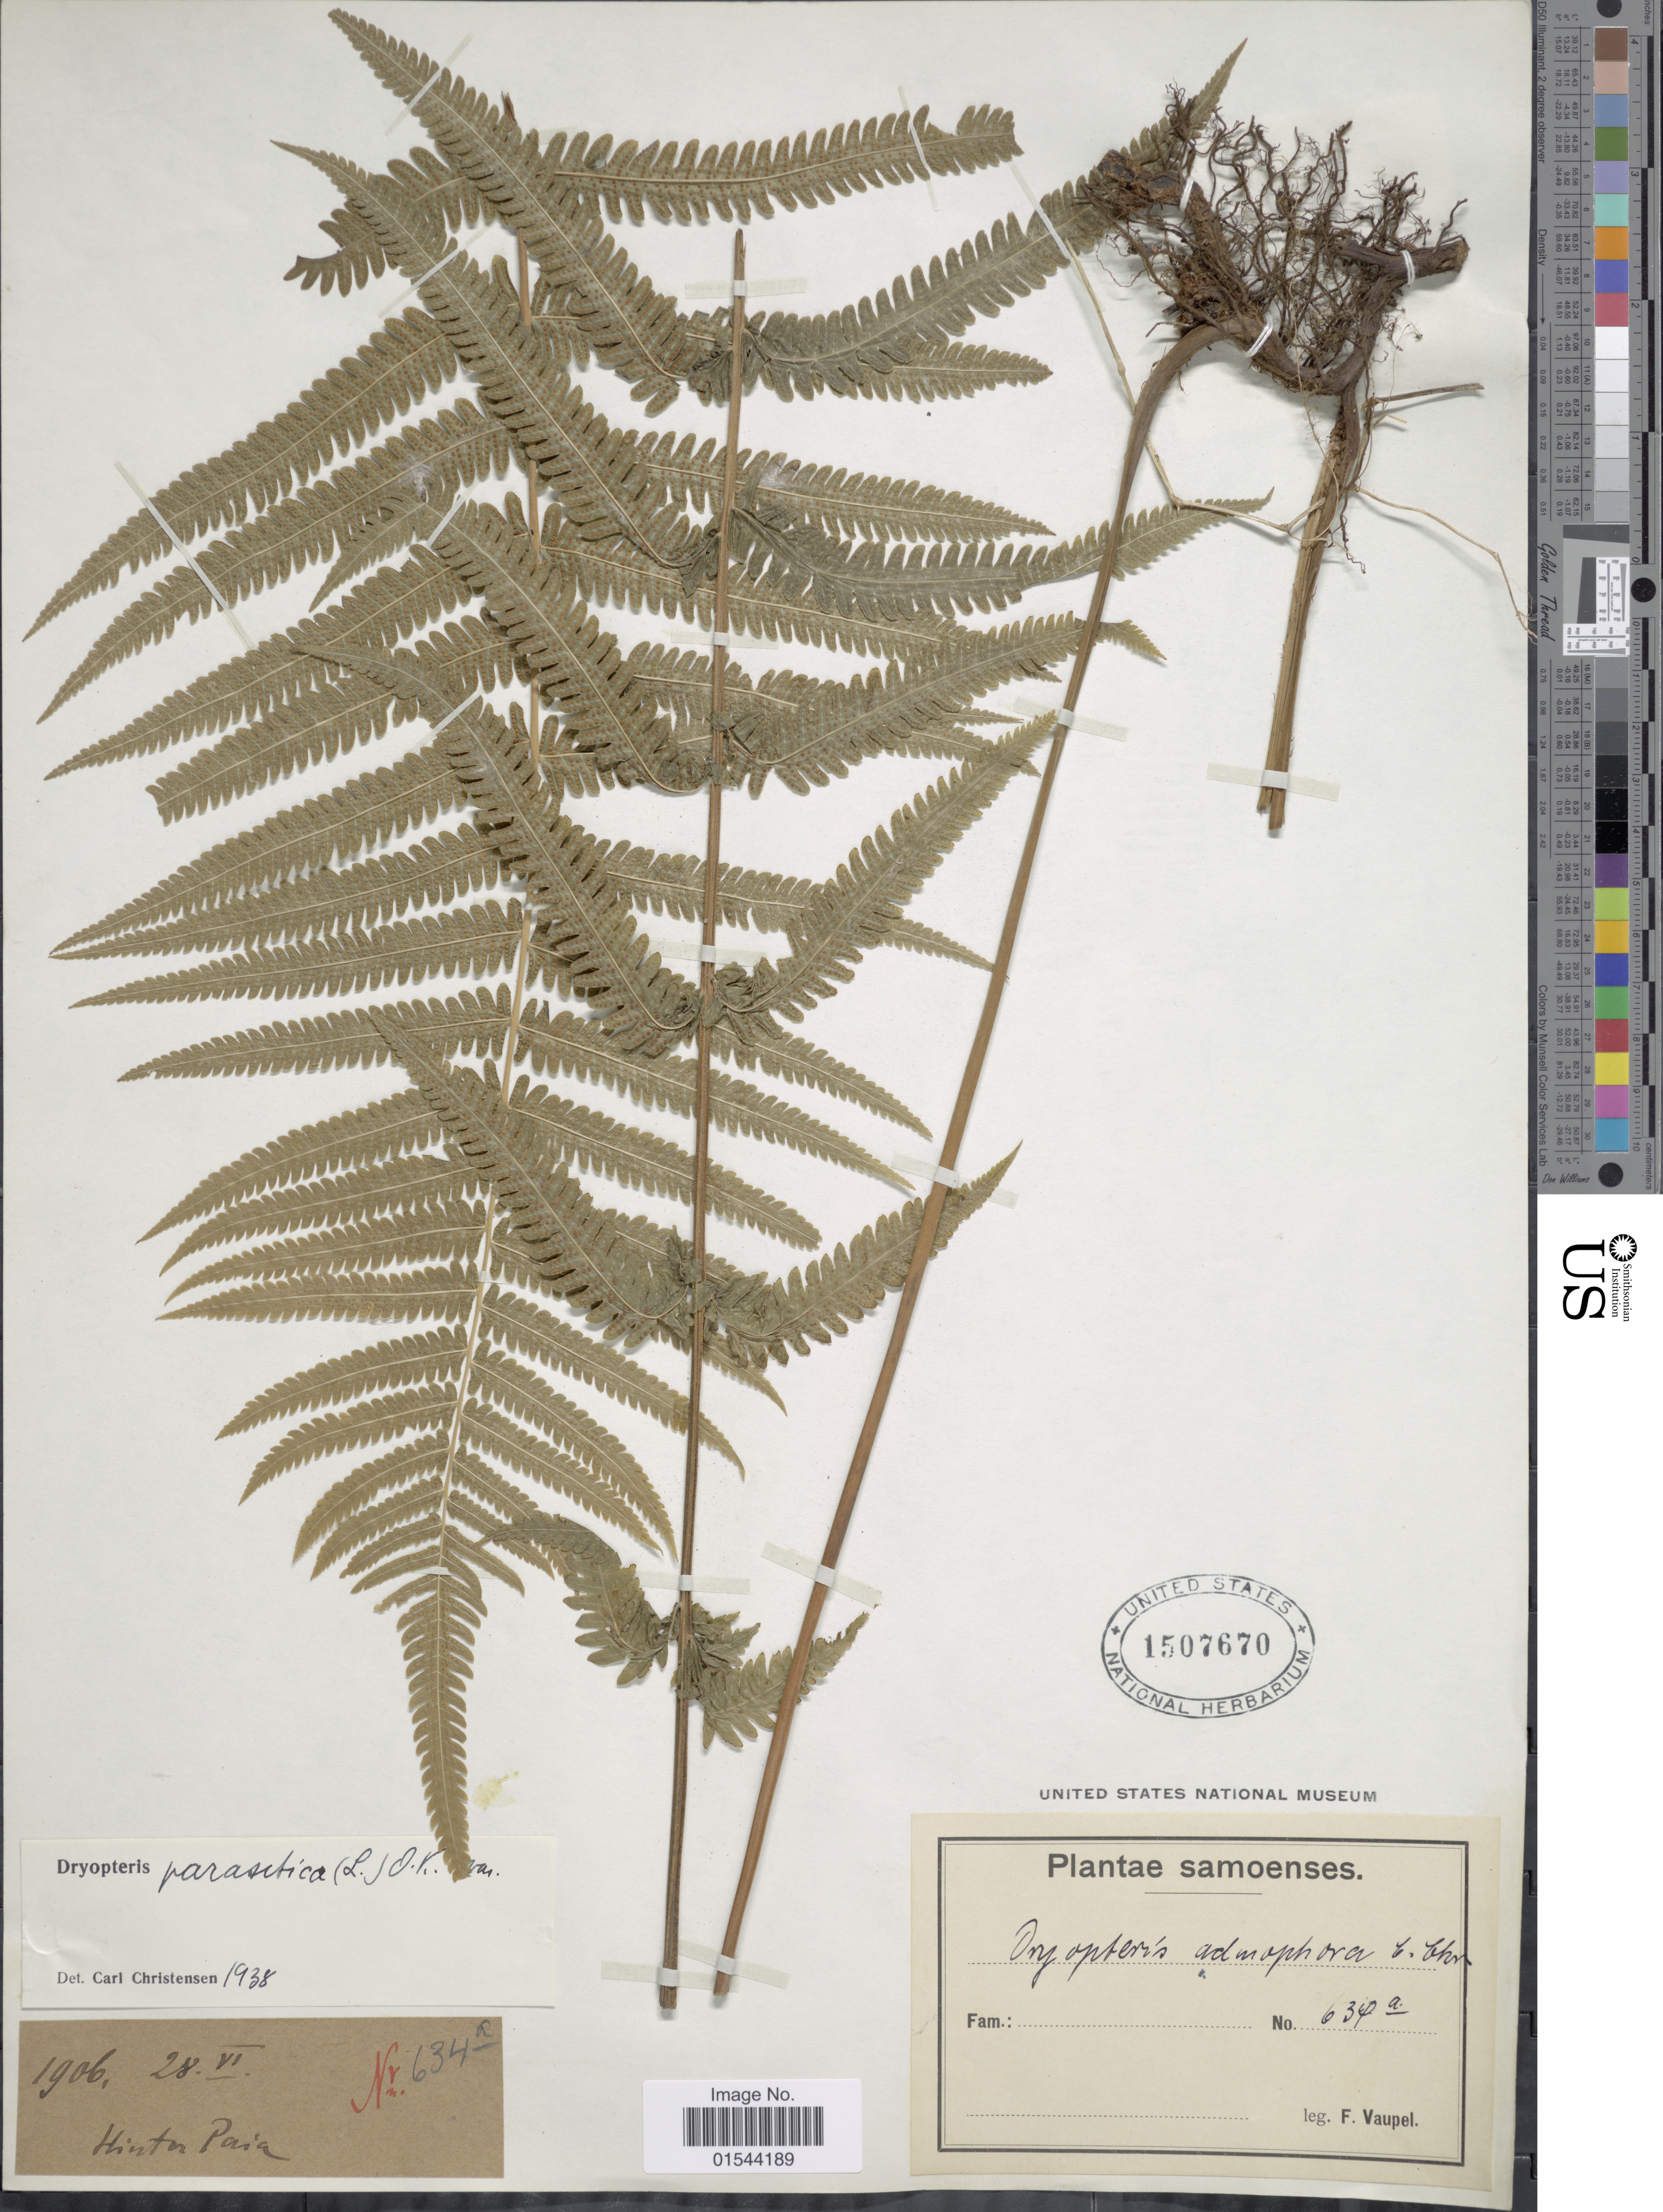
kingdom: Plantae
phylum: Tracheophyta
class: Polypodiopsida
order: Polypodiales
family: Thelypteridaceae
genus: Christella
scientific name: Christella parasitica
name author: (L.) H. Lév.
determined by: Wagner, W. L., (BOT), Smithsonian Institution - National Museum of Natural History (UNITED STATES)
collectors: F. Vaupel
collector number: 634a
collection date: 1906-06-28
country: Samoa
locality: Samoenses, Hinton Paia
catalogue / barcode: US 1507670